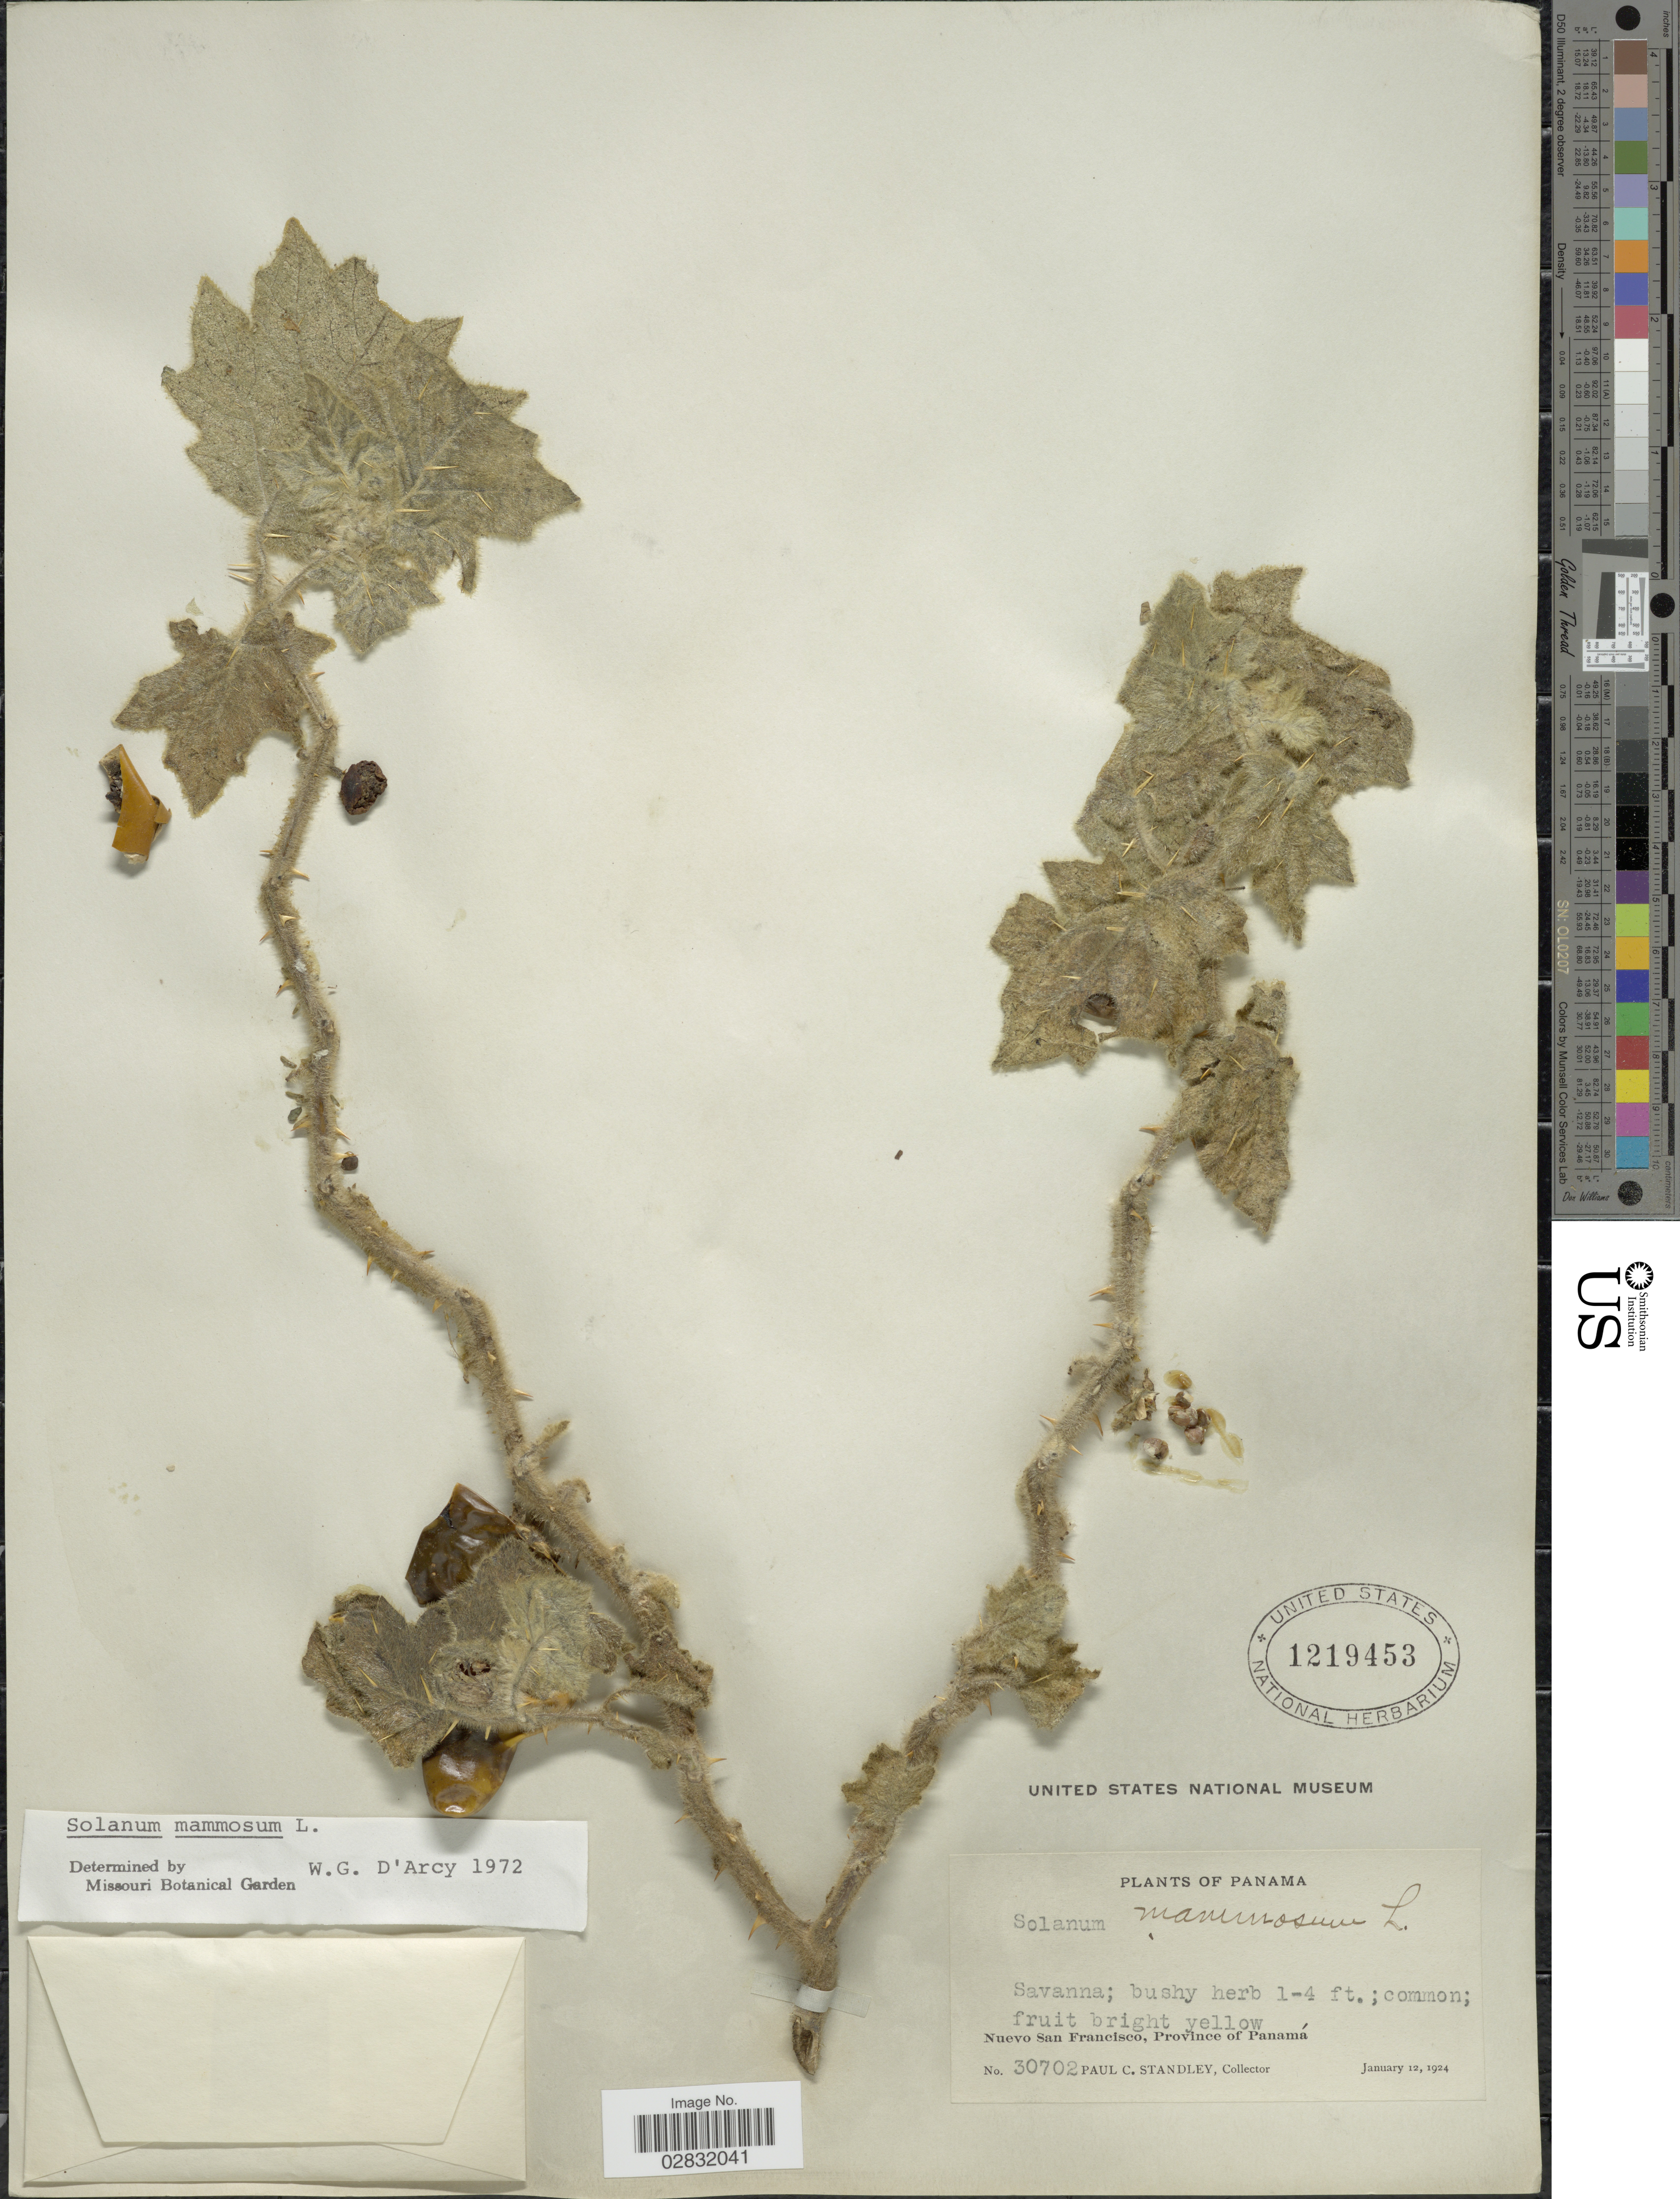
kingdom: Plantae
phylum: Tracheophyta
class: Magnoliopsida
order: Solanales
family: Solanaceae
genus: Solanum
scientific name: Solanum mammosum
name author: L.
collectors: P. C. Standley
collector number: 30702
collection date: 1924-01-12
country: Panama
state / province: Panamá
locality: Nuevo San Francisco, Province of Panamá.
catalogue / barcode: US 1219453